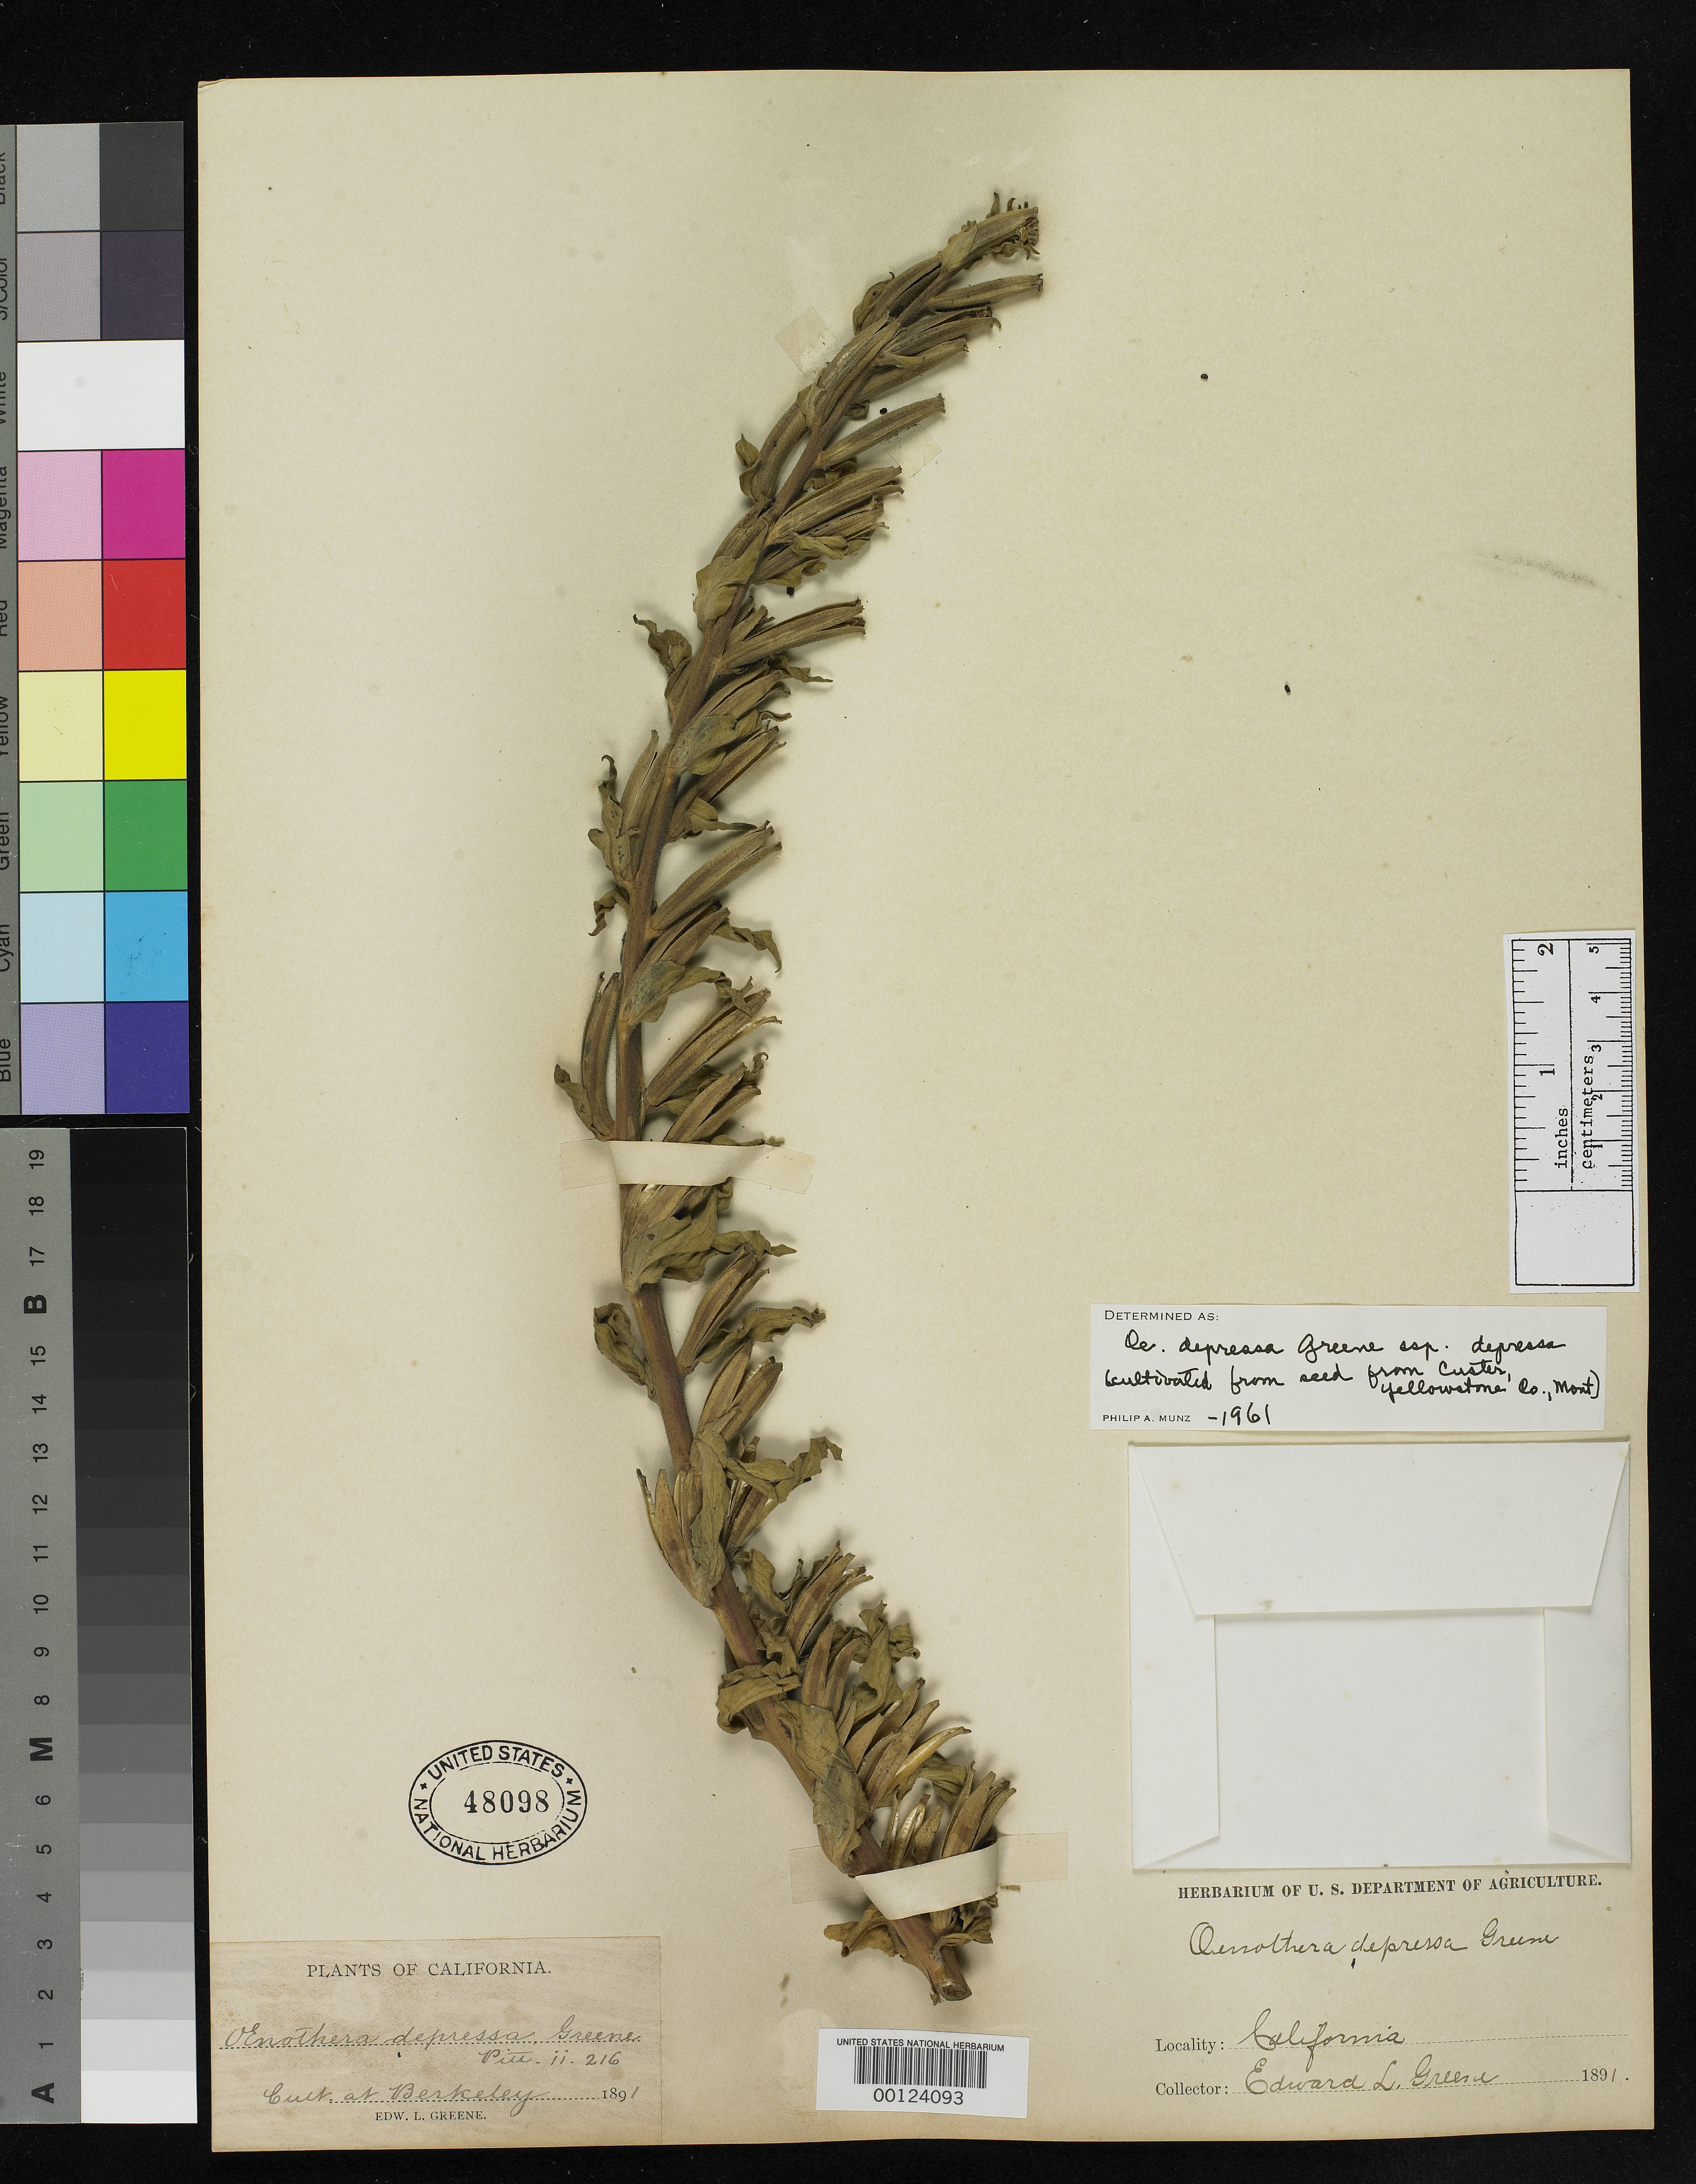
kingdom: Plantae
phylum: Tracheophyta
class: Magnoliopsida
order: Myrtales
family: Onagraceae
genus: Oenothera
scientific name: Oenothera depressa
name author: Greene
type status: Type Collection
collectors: E. L. Greene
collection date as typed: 1891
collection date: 1891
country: United States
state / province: Montana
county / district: Custer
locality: Near Custer.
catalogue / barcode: US 48098